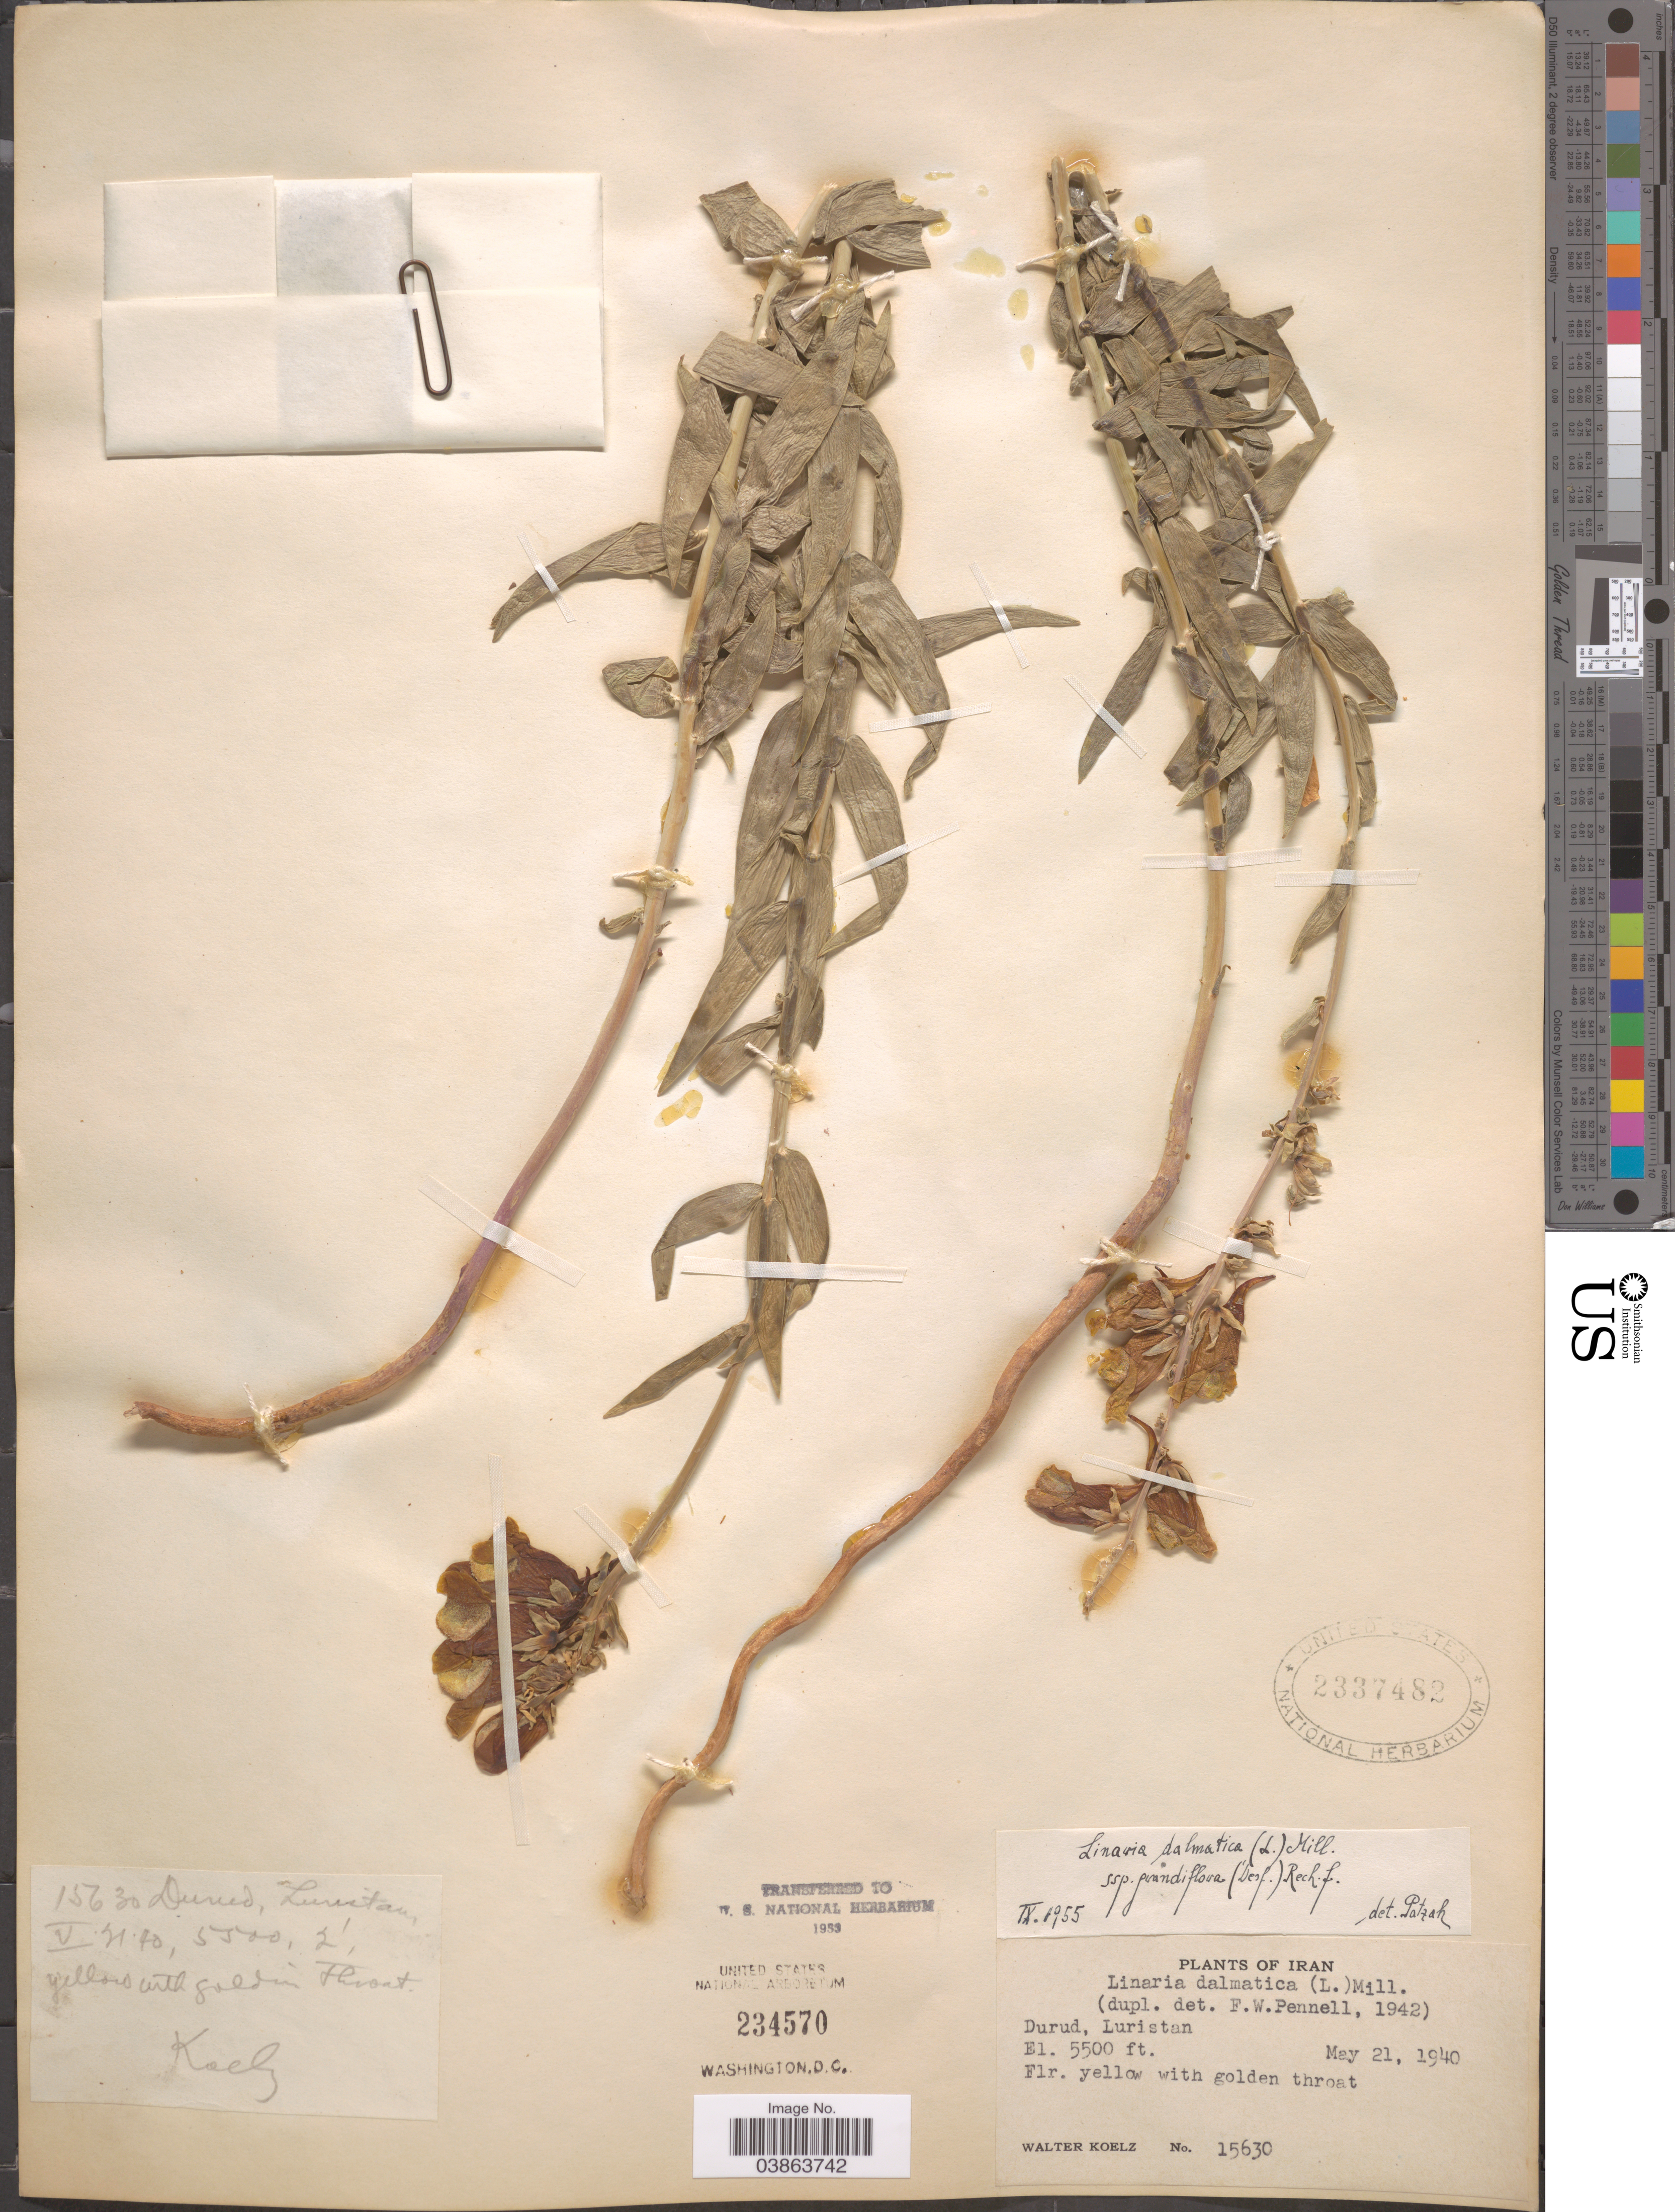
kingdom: Plantae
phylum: Tracheophyta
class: Magnoliopsida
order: Lamiales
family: Plantaginaceae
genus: Linaria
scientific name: Linaria dalmatica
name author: (L.) Mill.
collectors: W. N. Koelz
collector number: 15630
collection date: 1940-05-21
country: Iran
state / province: Lorestan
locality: Durud, Luristan.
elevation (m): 1676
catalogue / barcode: US 2337482